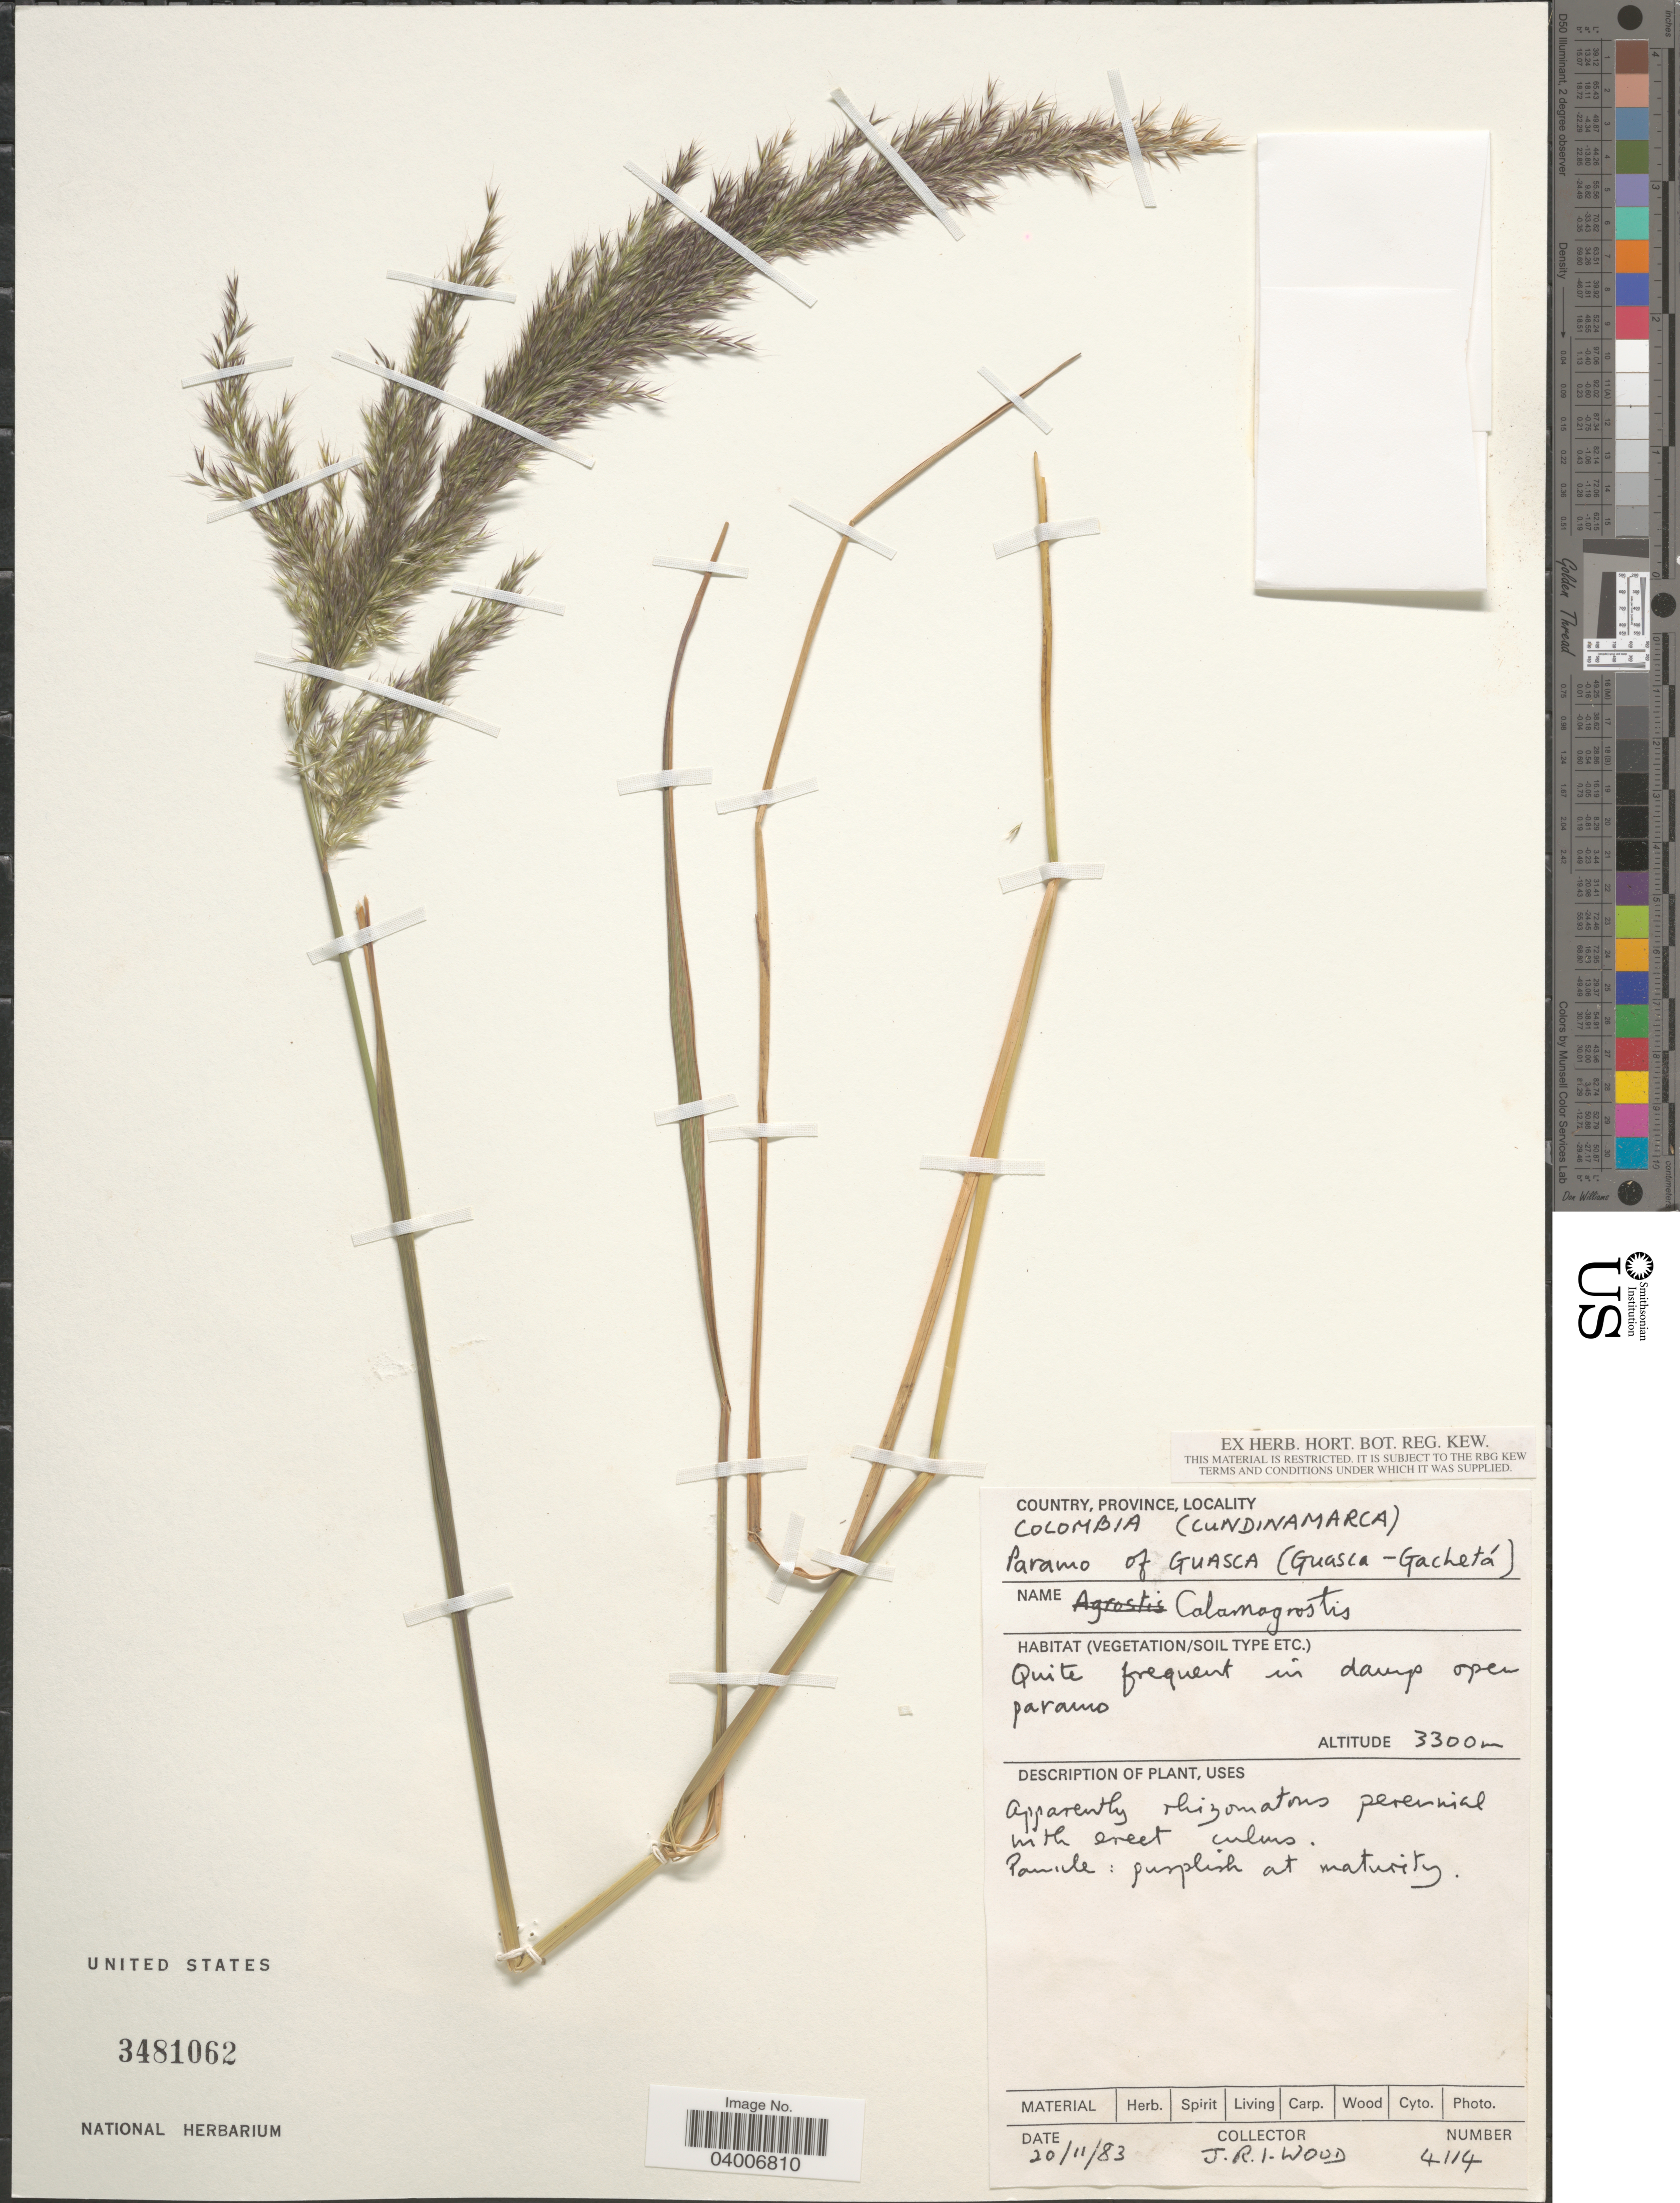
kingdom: Plantae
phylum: Tracheophyta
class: Liliopsida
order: Poales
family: Poaceae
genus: Cinnagrostis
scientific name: Cinnagrostis sp.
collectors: J. R. I. Wood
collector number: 4114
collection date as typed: Transcribed d/m/y: 20/11/83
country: Colombia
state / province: Cundinamarca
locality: Paramo of Guasca (Guasca - Gachetá).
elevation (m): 3300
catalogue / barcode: US 3481062